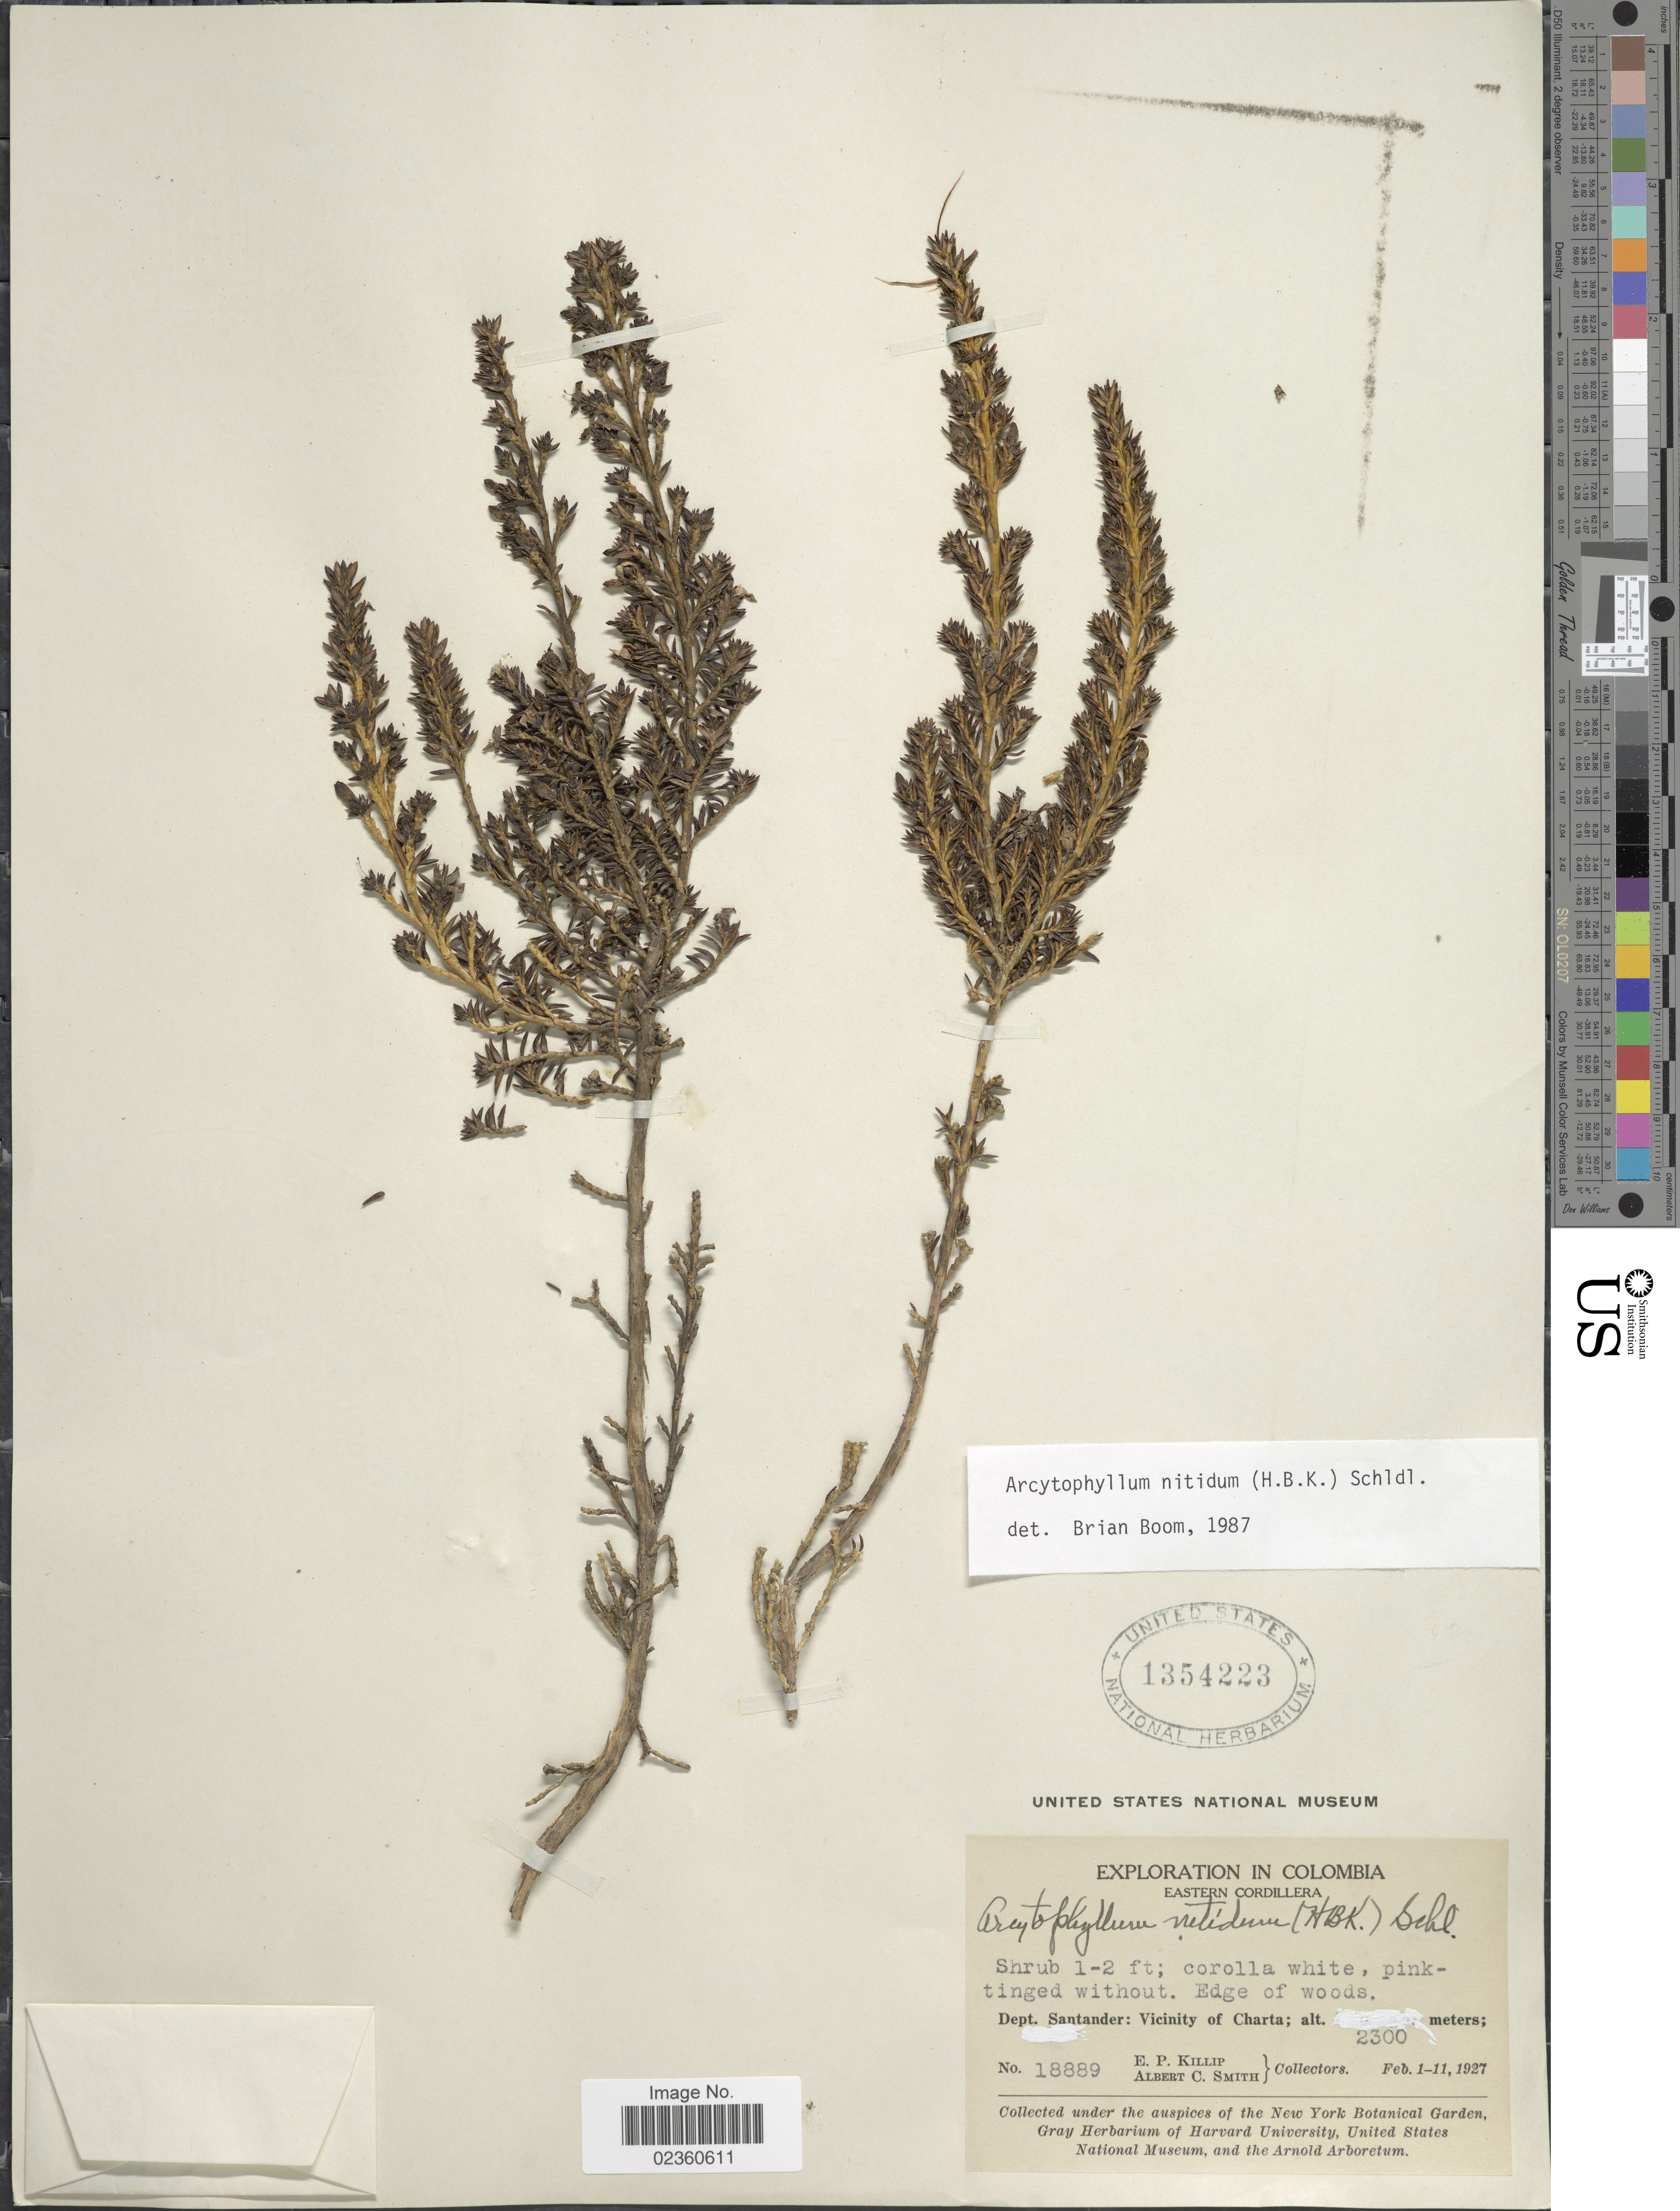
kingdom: Plantae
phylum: Tracheophyta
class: Magnoliopsida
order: Gentianales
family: Rubiaceae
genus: Arcytophyllum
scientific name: Arcytophyllum nitidum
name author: (Kunth) Schltdl.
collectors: E. P. Killip & A. C. Smith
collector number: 18889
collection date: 1927-02-01/1927-02-11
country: Colombia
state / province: Santander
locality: Eastern Cordillera, Vicinity of Charta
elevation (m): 2300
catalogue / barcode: US 1354223